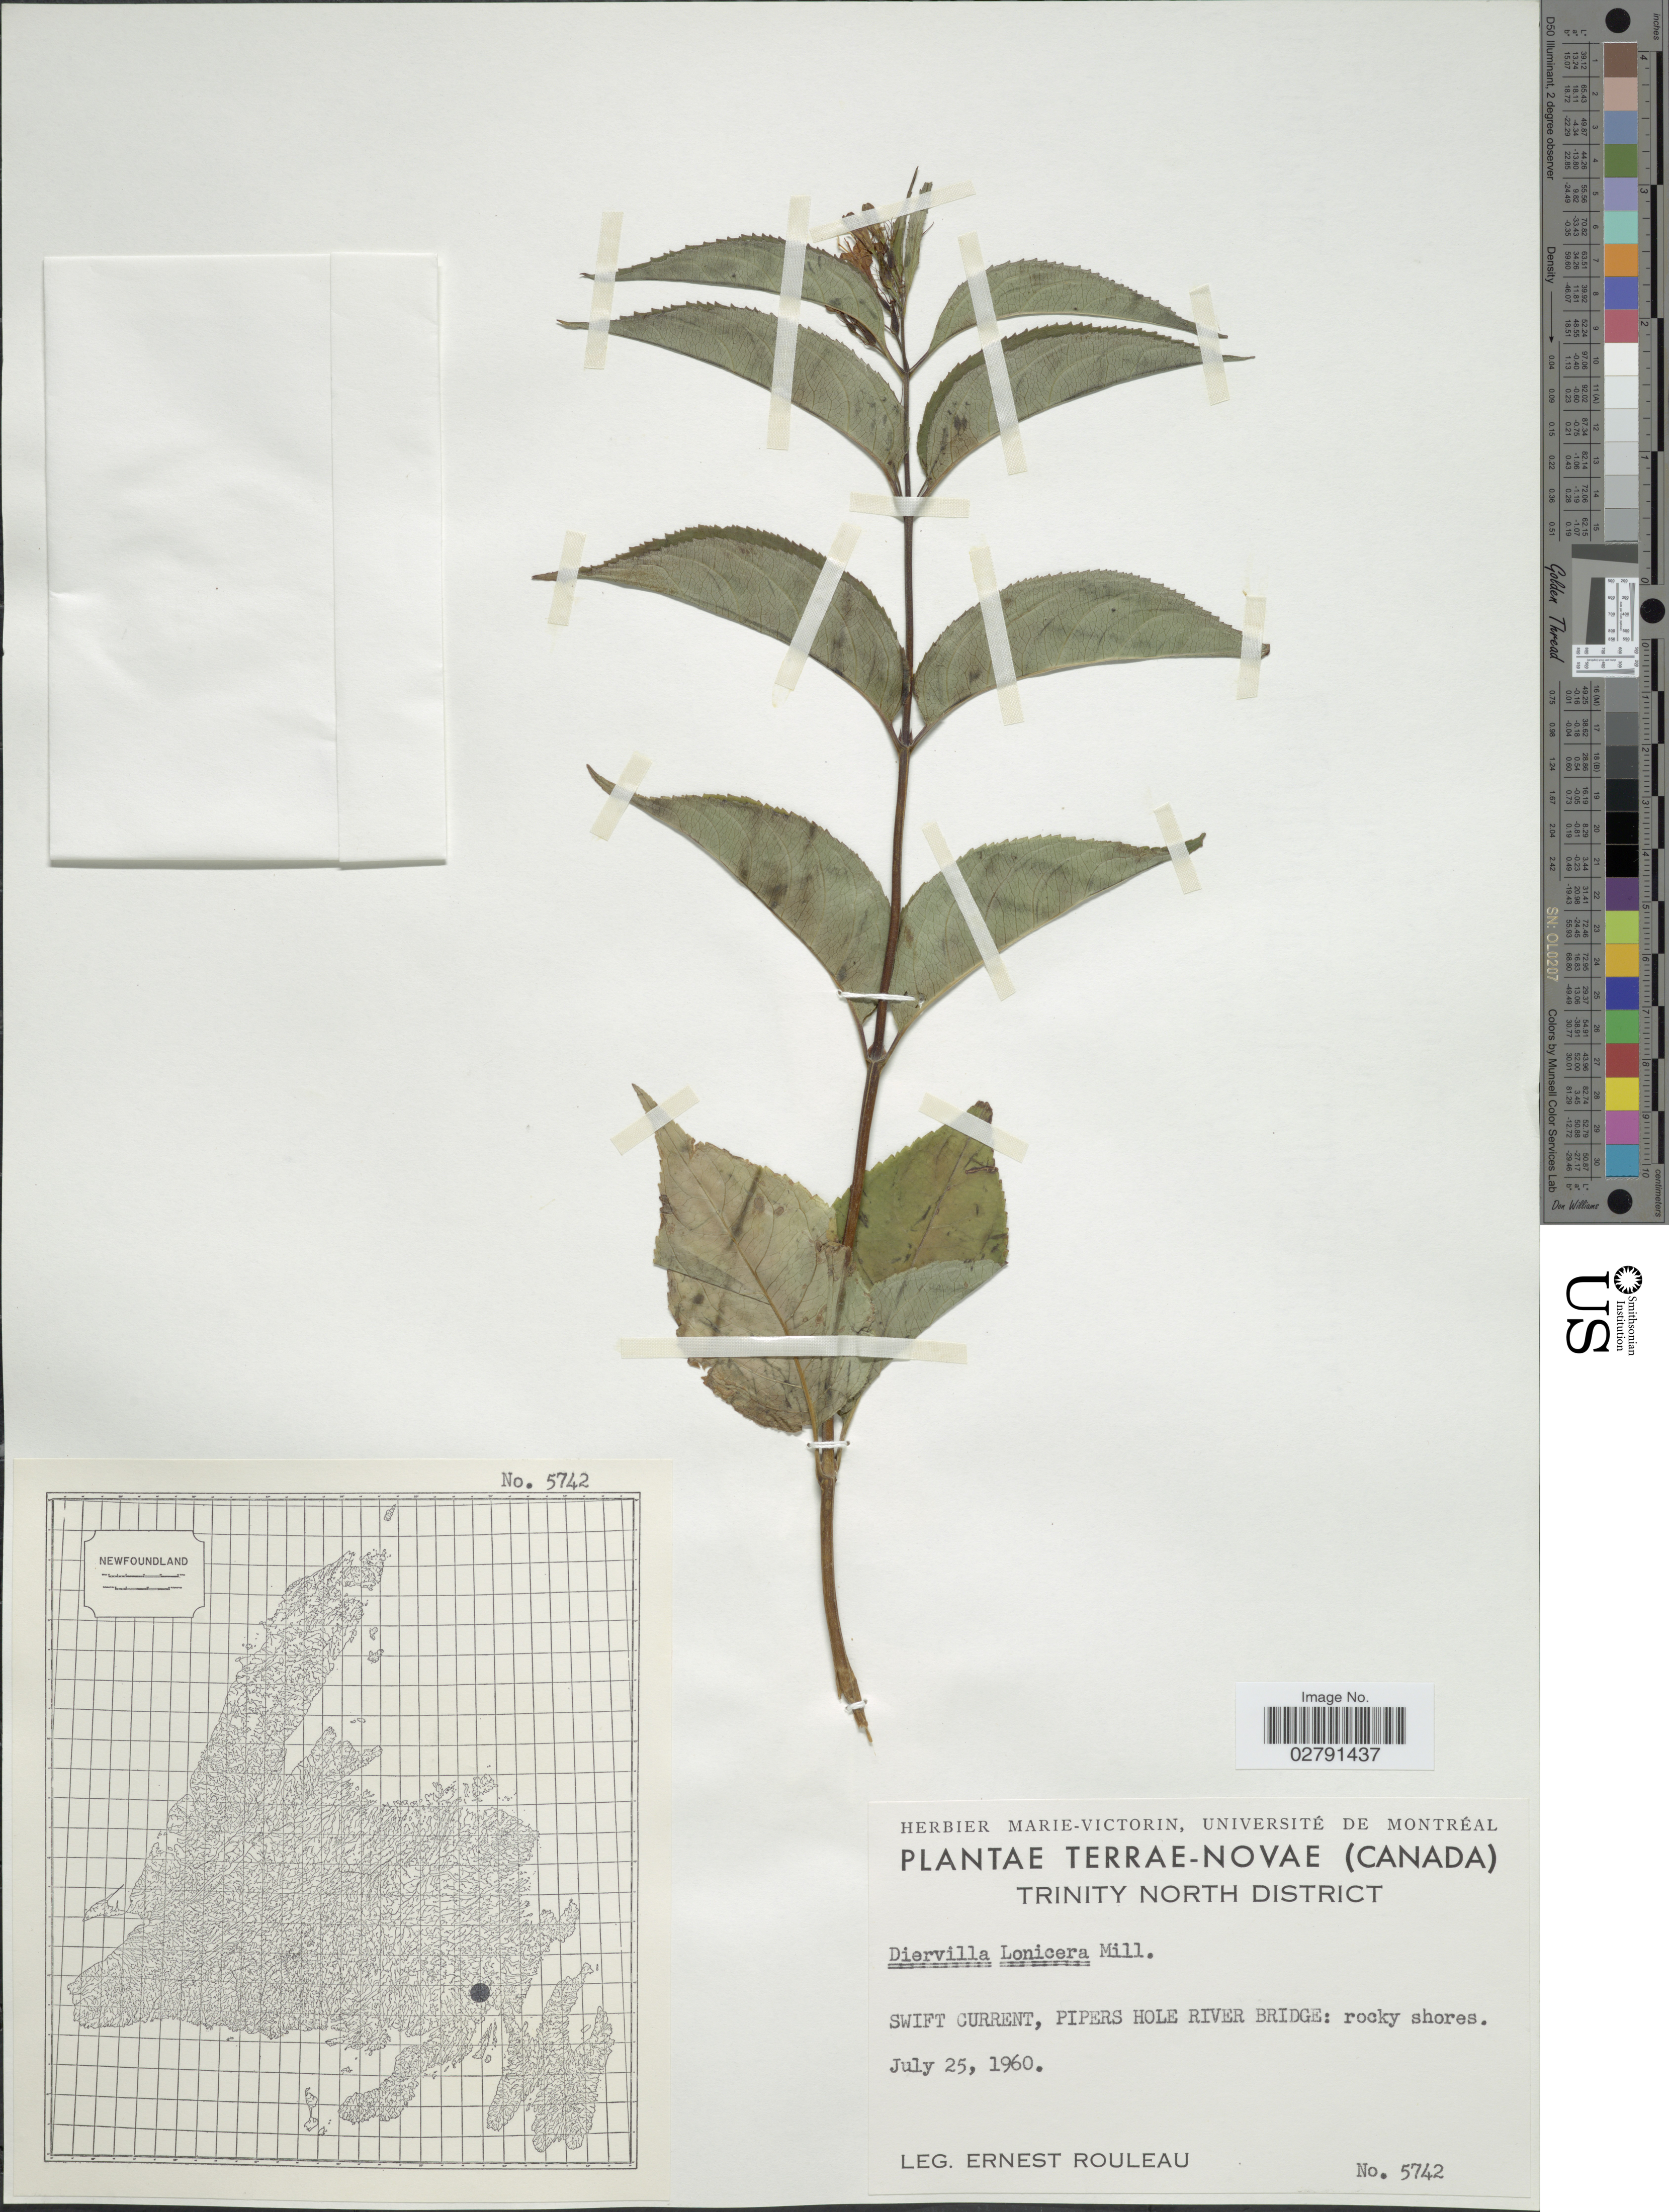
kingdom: Plantae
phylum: Tracheophyta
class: Magnoliopsida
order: Dipsacales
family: Caprifoliaceae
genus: Diervilla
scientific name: Diervilla lonicera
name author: Mill.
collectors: J. Rouleau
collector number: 5742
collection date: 1960-07-25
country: Canada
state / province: Newfoundland and Labrador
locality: Terrae-Novae, Trinity North District, Swift Current, Pipers Hole River Bridge.